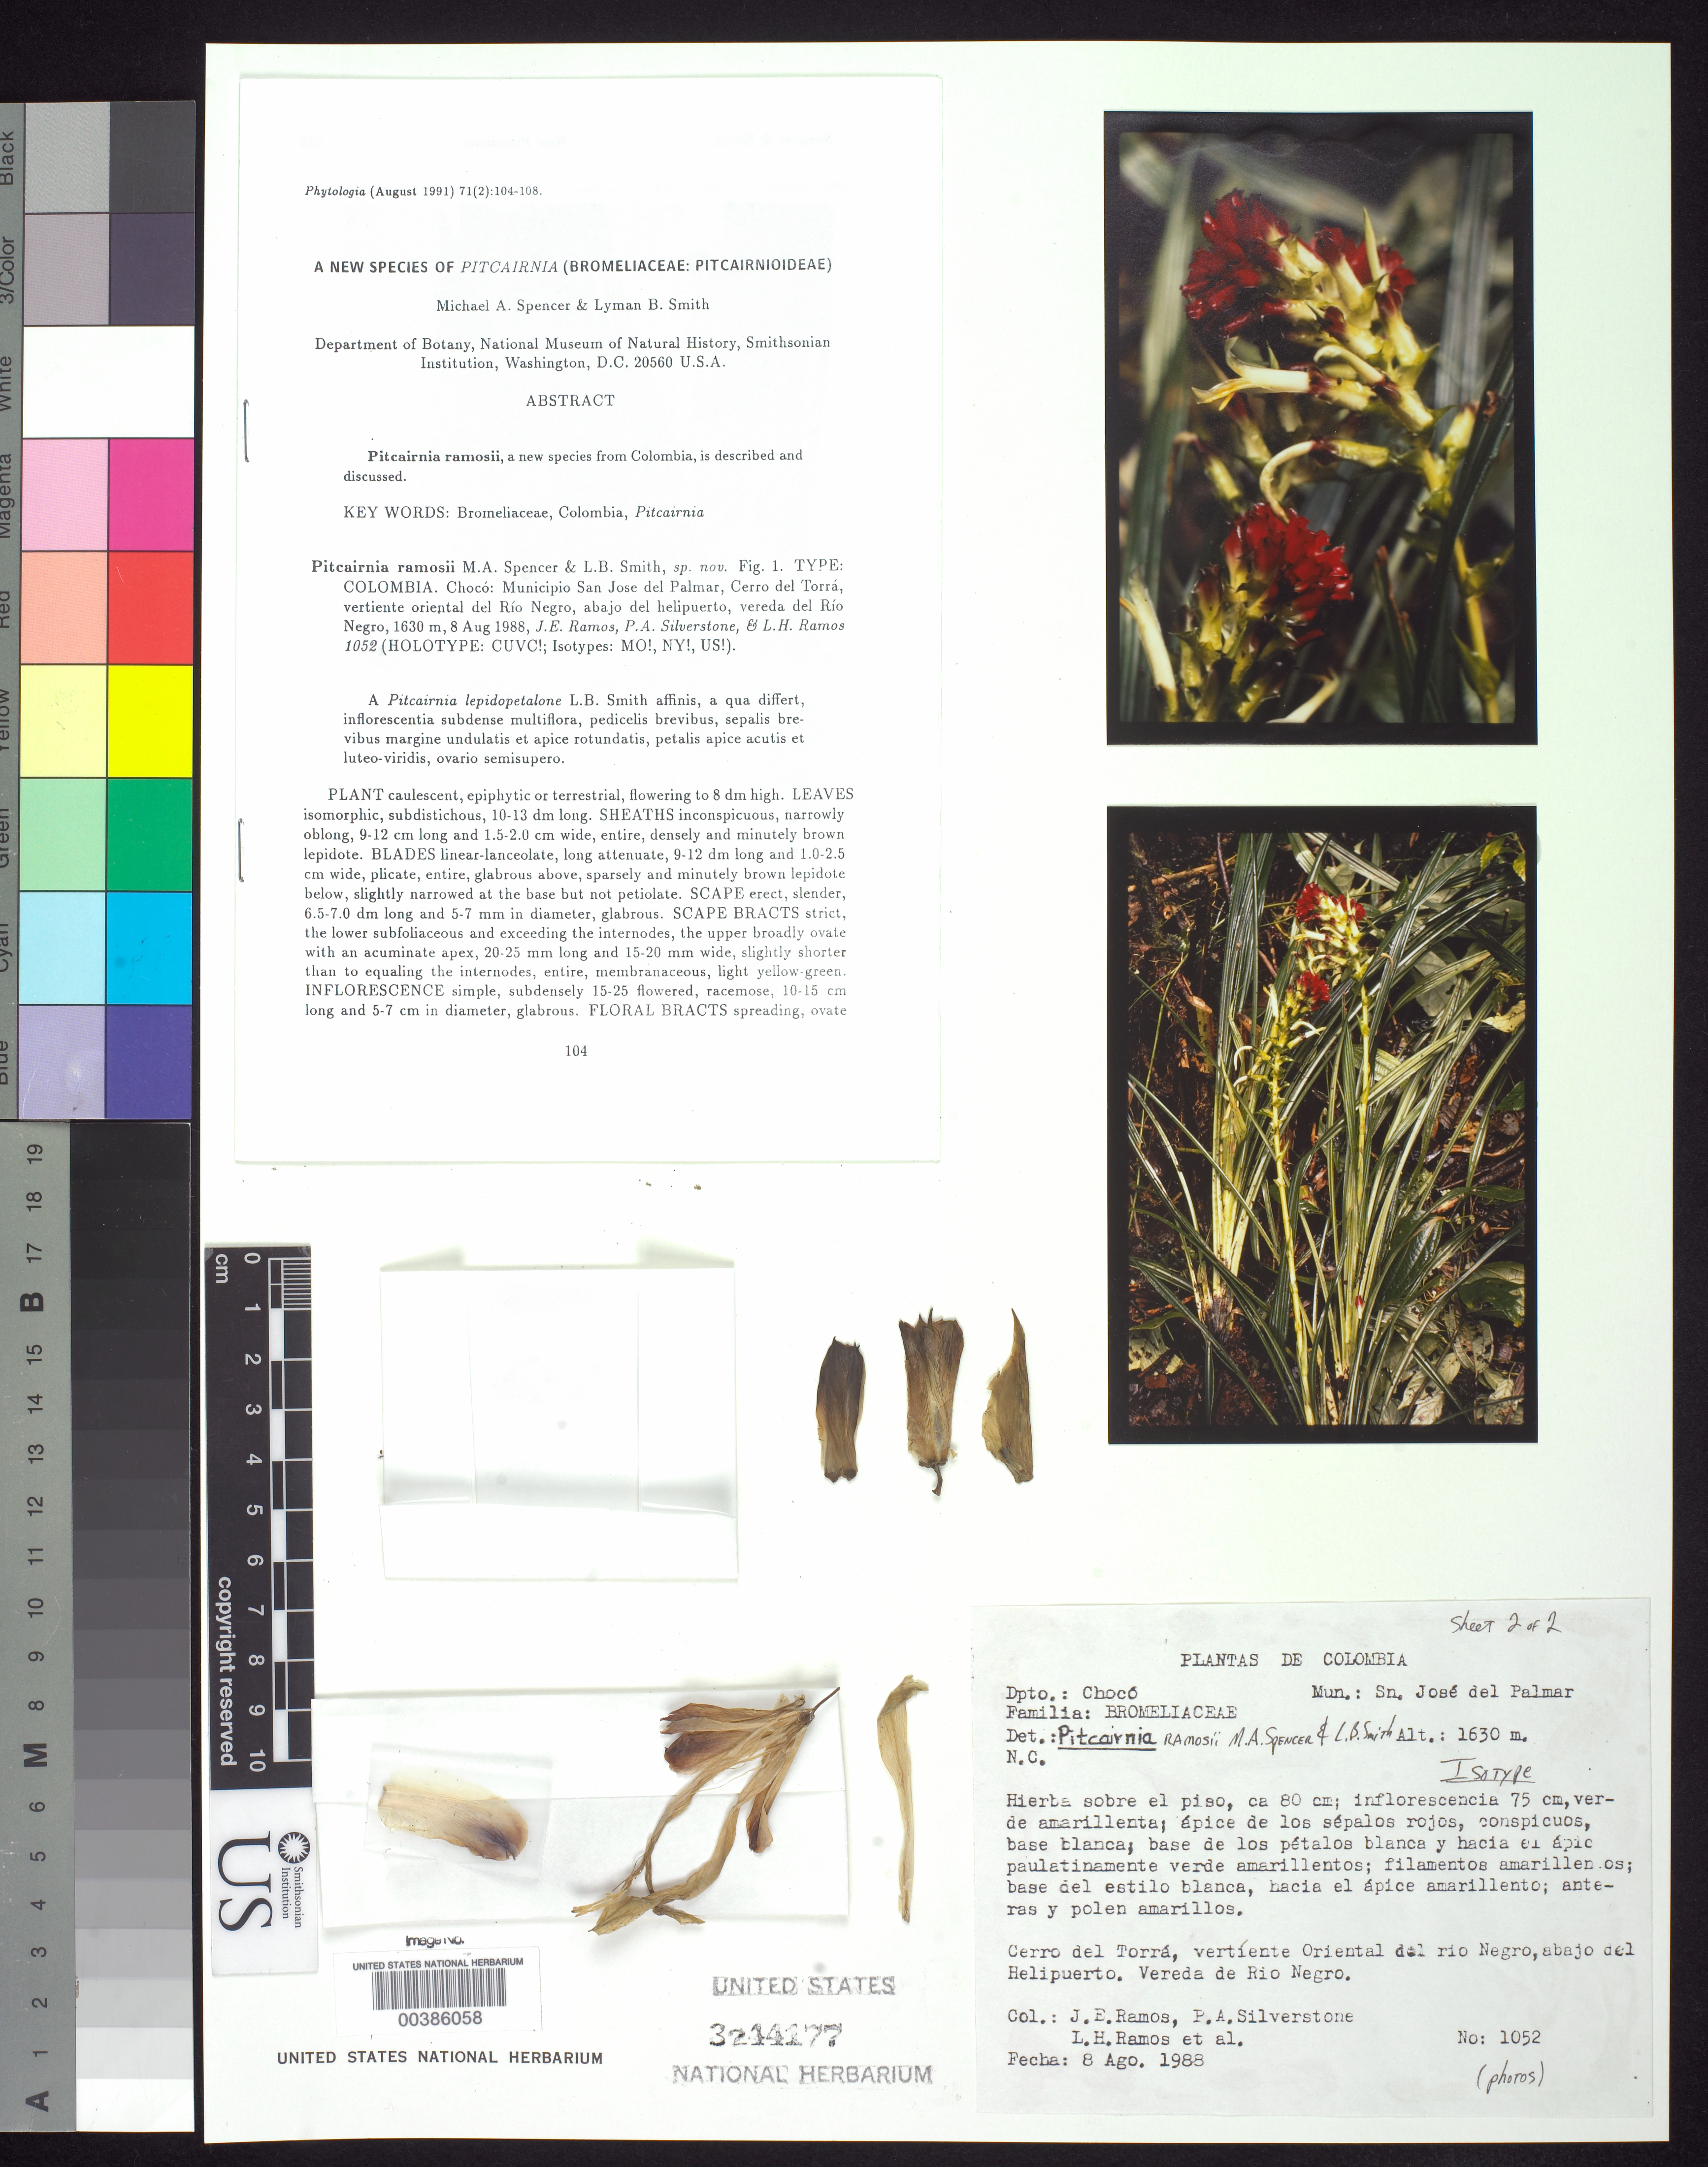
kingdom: Plantae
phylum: Tracheophyta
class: Liliopsida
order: Poales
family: Bromeliaceae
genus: Pitcairnia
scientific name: Pitcairnia ramosii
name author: M.A. Spencer & L.B. Sm.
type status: Isotype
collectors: J. E. Ramos, P. A. Silverstone-Sopkin & L. Ramos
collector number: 1052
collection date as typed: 08 Aug 1988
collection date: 1988-08-08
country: Colombia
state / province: Chocó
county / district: San Jose del Palmer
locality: Cerro del Torra, Vertiente Oriental del Rio Negro, Abajo del Helipuerto, Vereda de Rio Negro.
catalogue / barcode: US 3244177